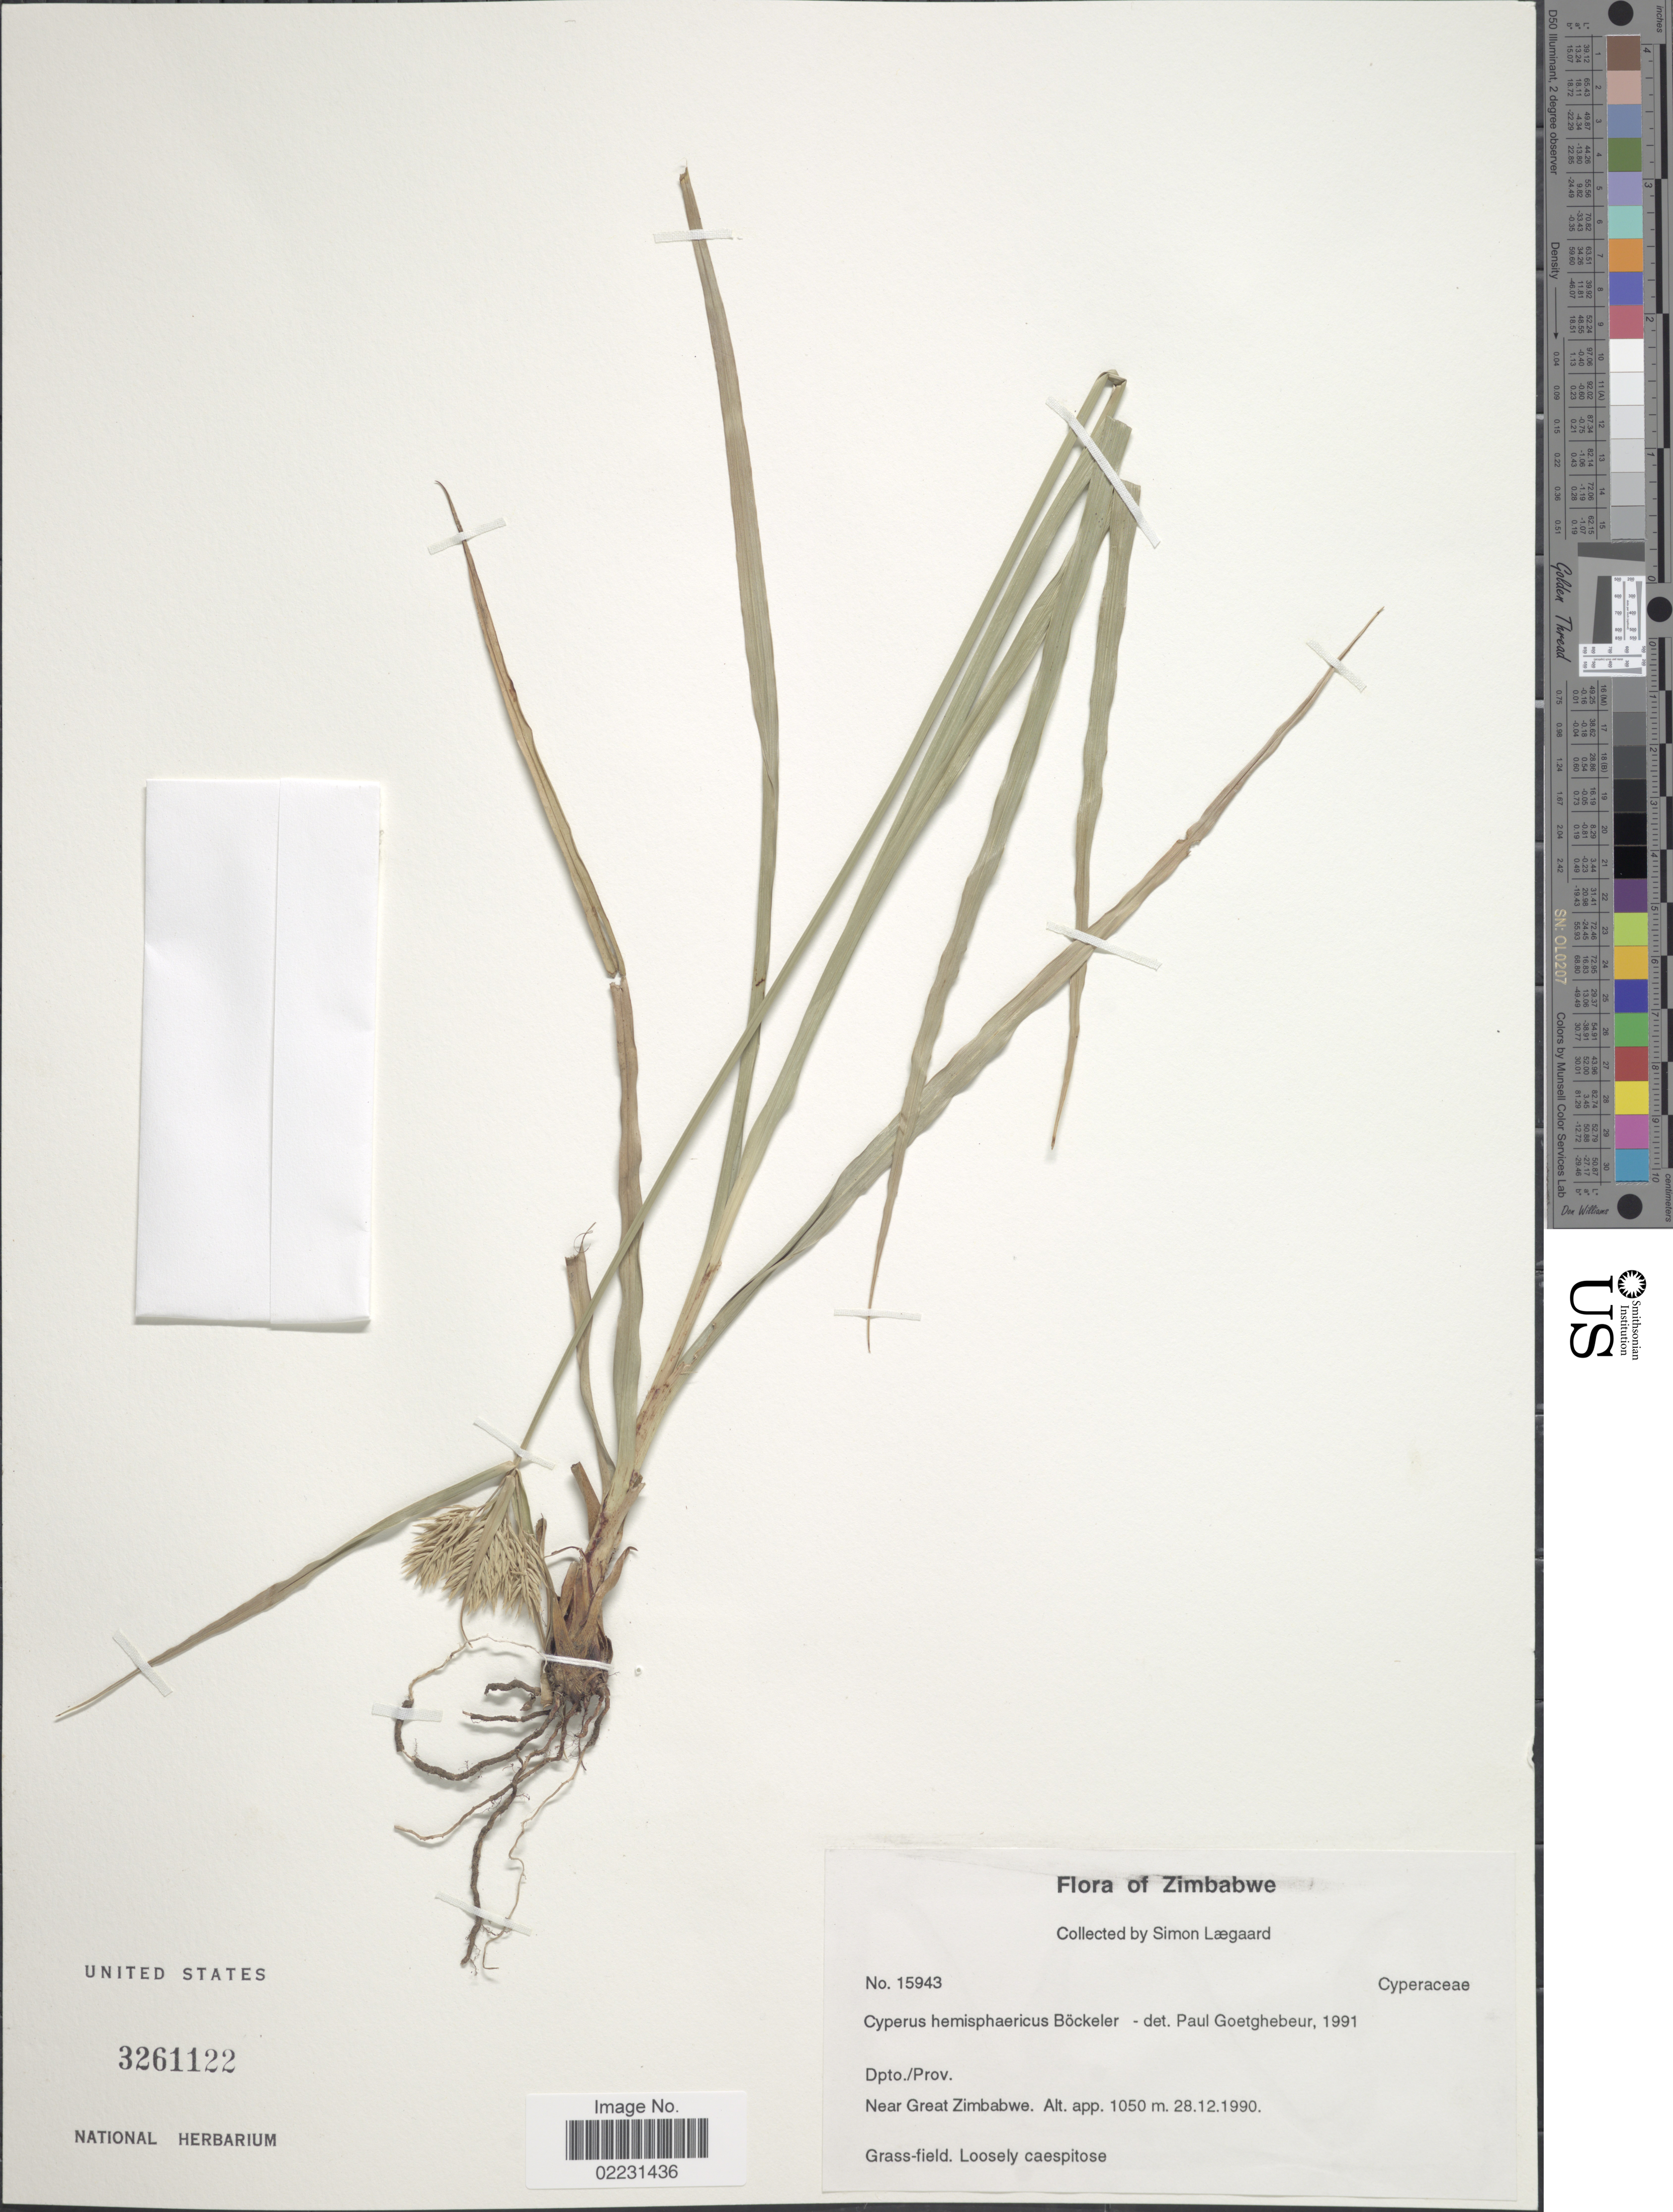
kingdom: Plantae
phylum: Tracheophyta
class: Liliopsida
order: Poales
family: Cyperaceae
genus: Cyperus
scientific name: Cyperus hemisphaericus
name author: Boeckeler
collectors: S. Lægaard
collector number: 15943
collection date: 1990-12-28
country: Zimbabwe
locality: Dpto./Prov. Near Great zimbabwe.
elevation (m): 1050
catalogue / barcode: US 3261122